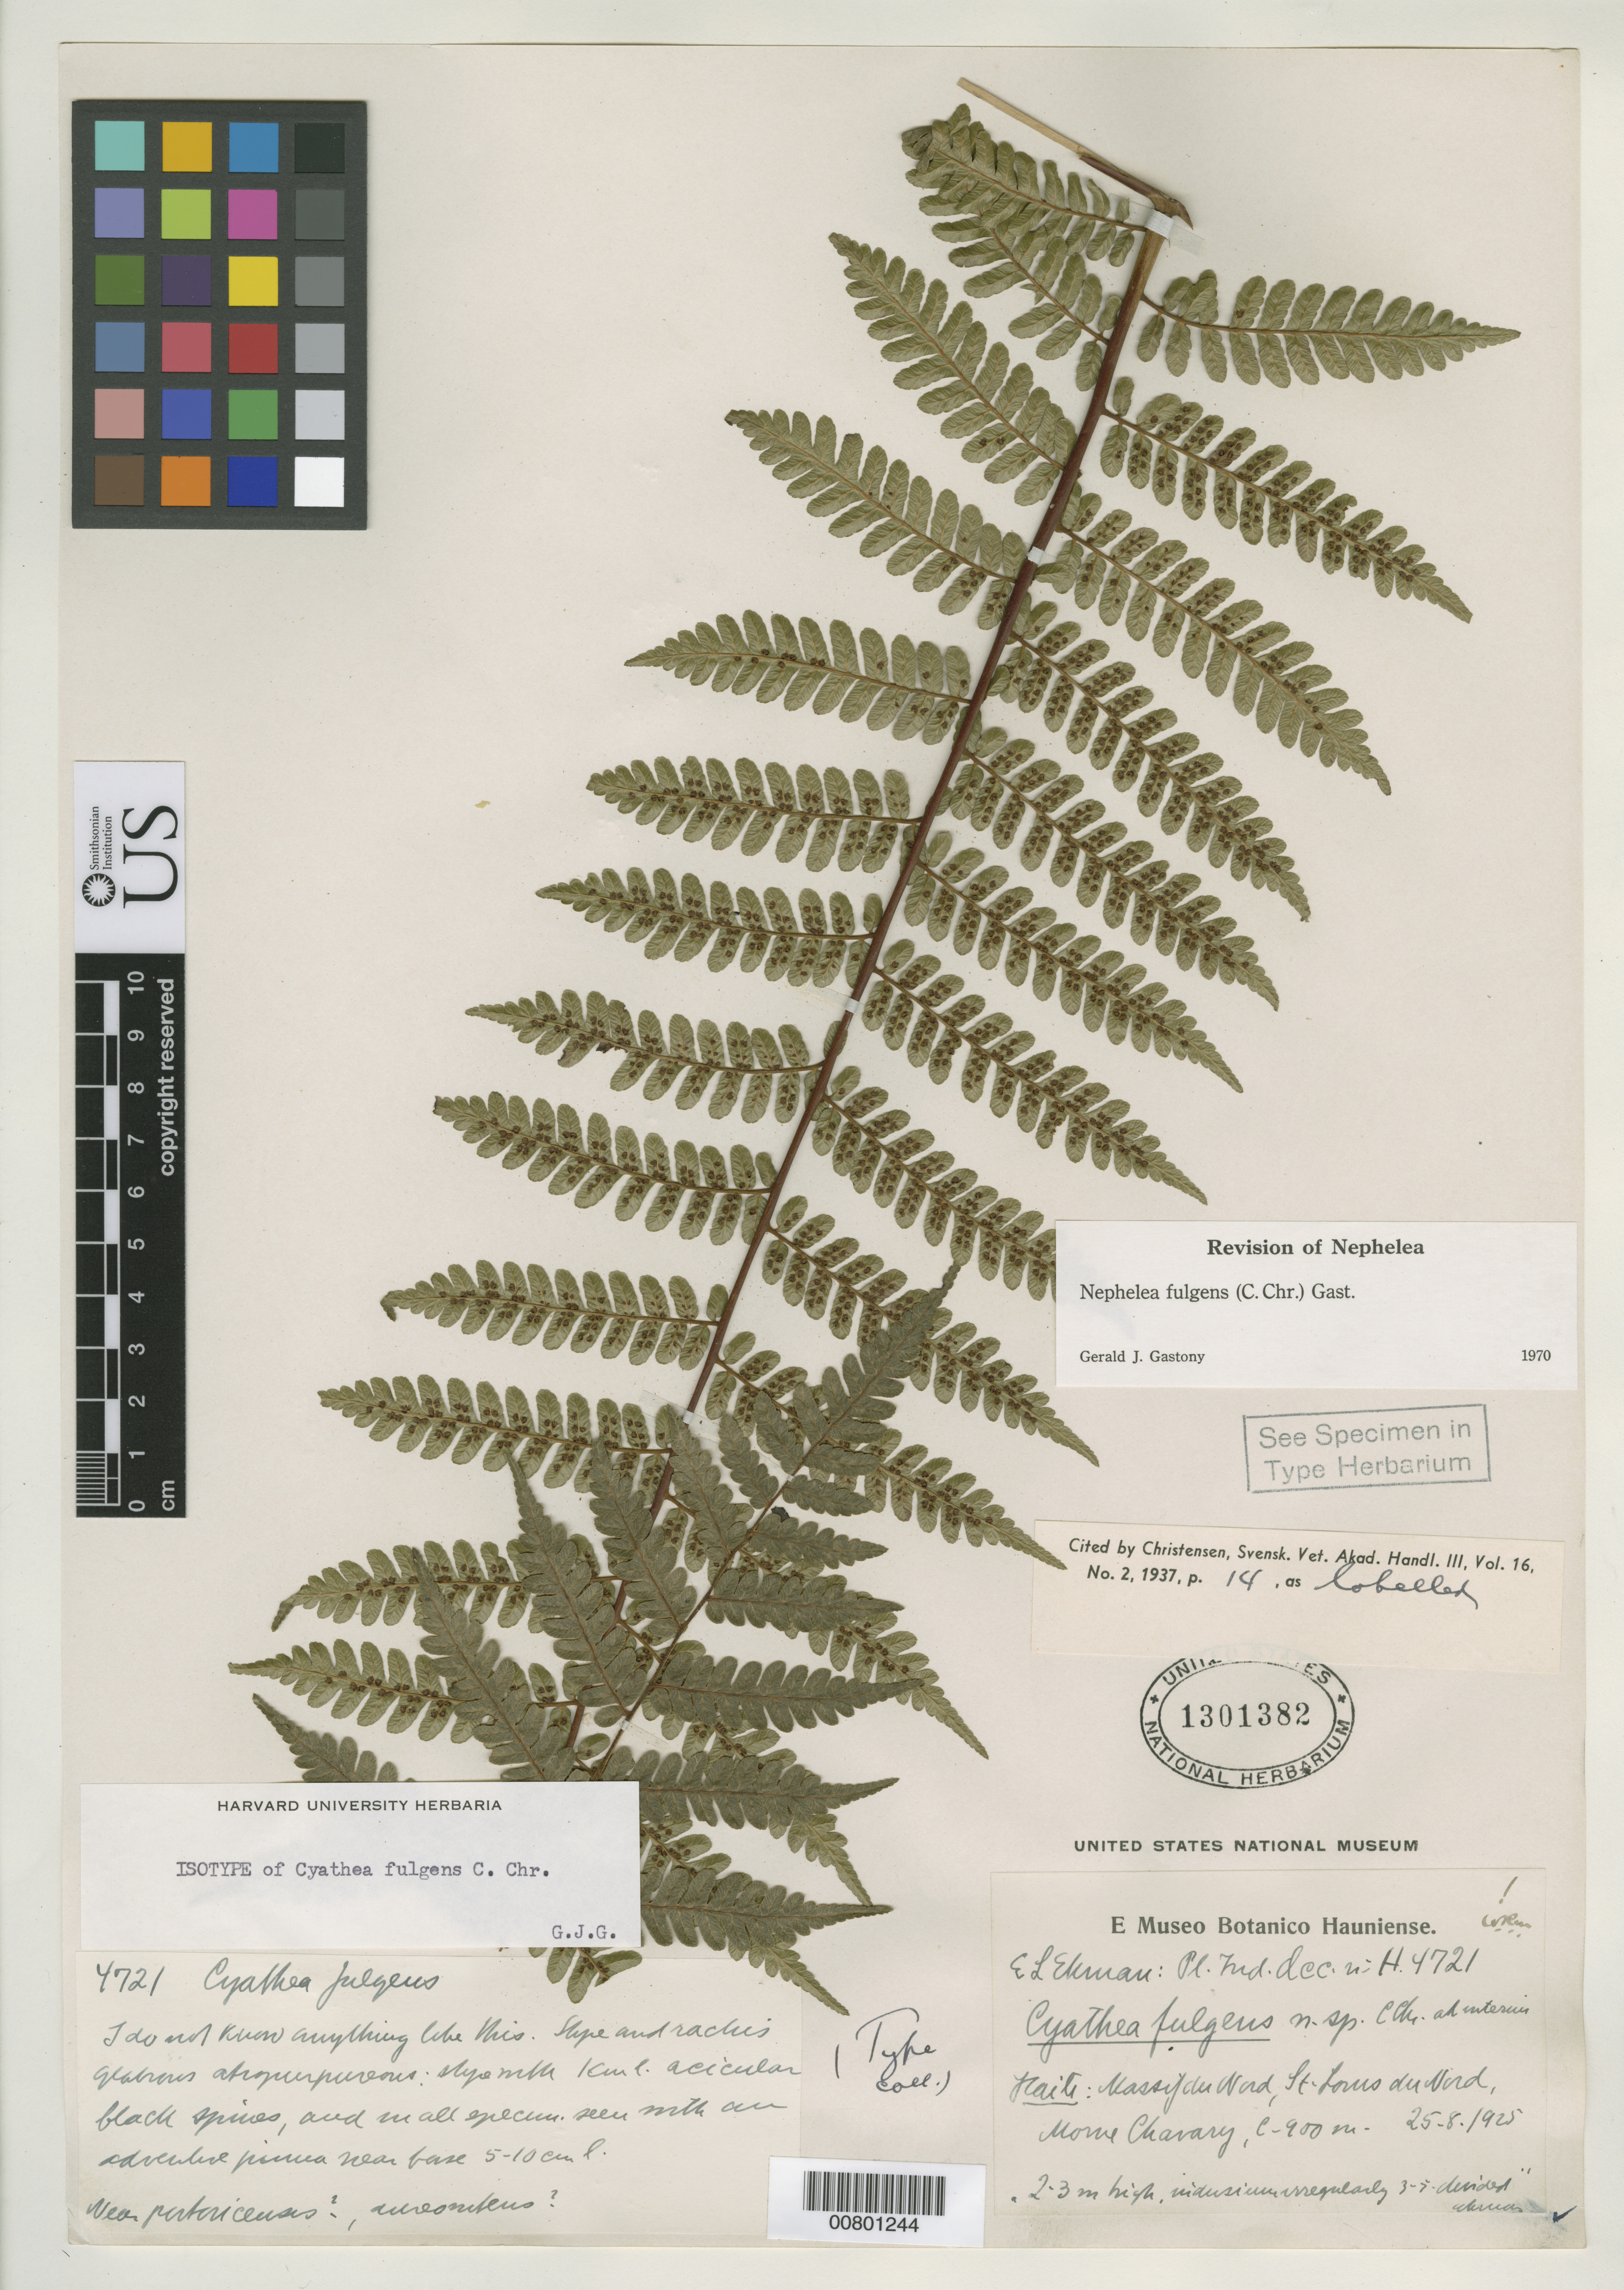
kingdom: Plantae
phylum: Tracheophyta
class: Polypodiopsida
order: Cyatheales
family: Cyatheaceae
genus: Cyathea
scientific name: Cyathea fulgens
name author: C. Chr.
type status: Isotype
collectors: E. L. Ekman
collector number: H 4721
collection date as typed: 25 Aug 1925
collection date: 1925-08-25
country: Haiti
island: Hispaniola Island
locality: Haiti: Massif du Nord, St.-Louis du Nord, Morne Chavary.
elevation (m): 900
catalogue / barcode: US 1301382